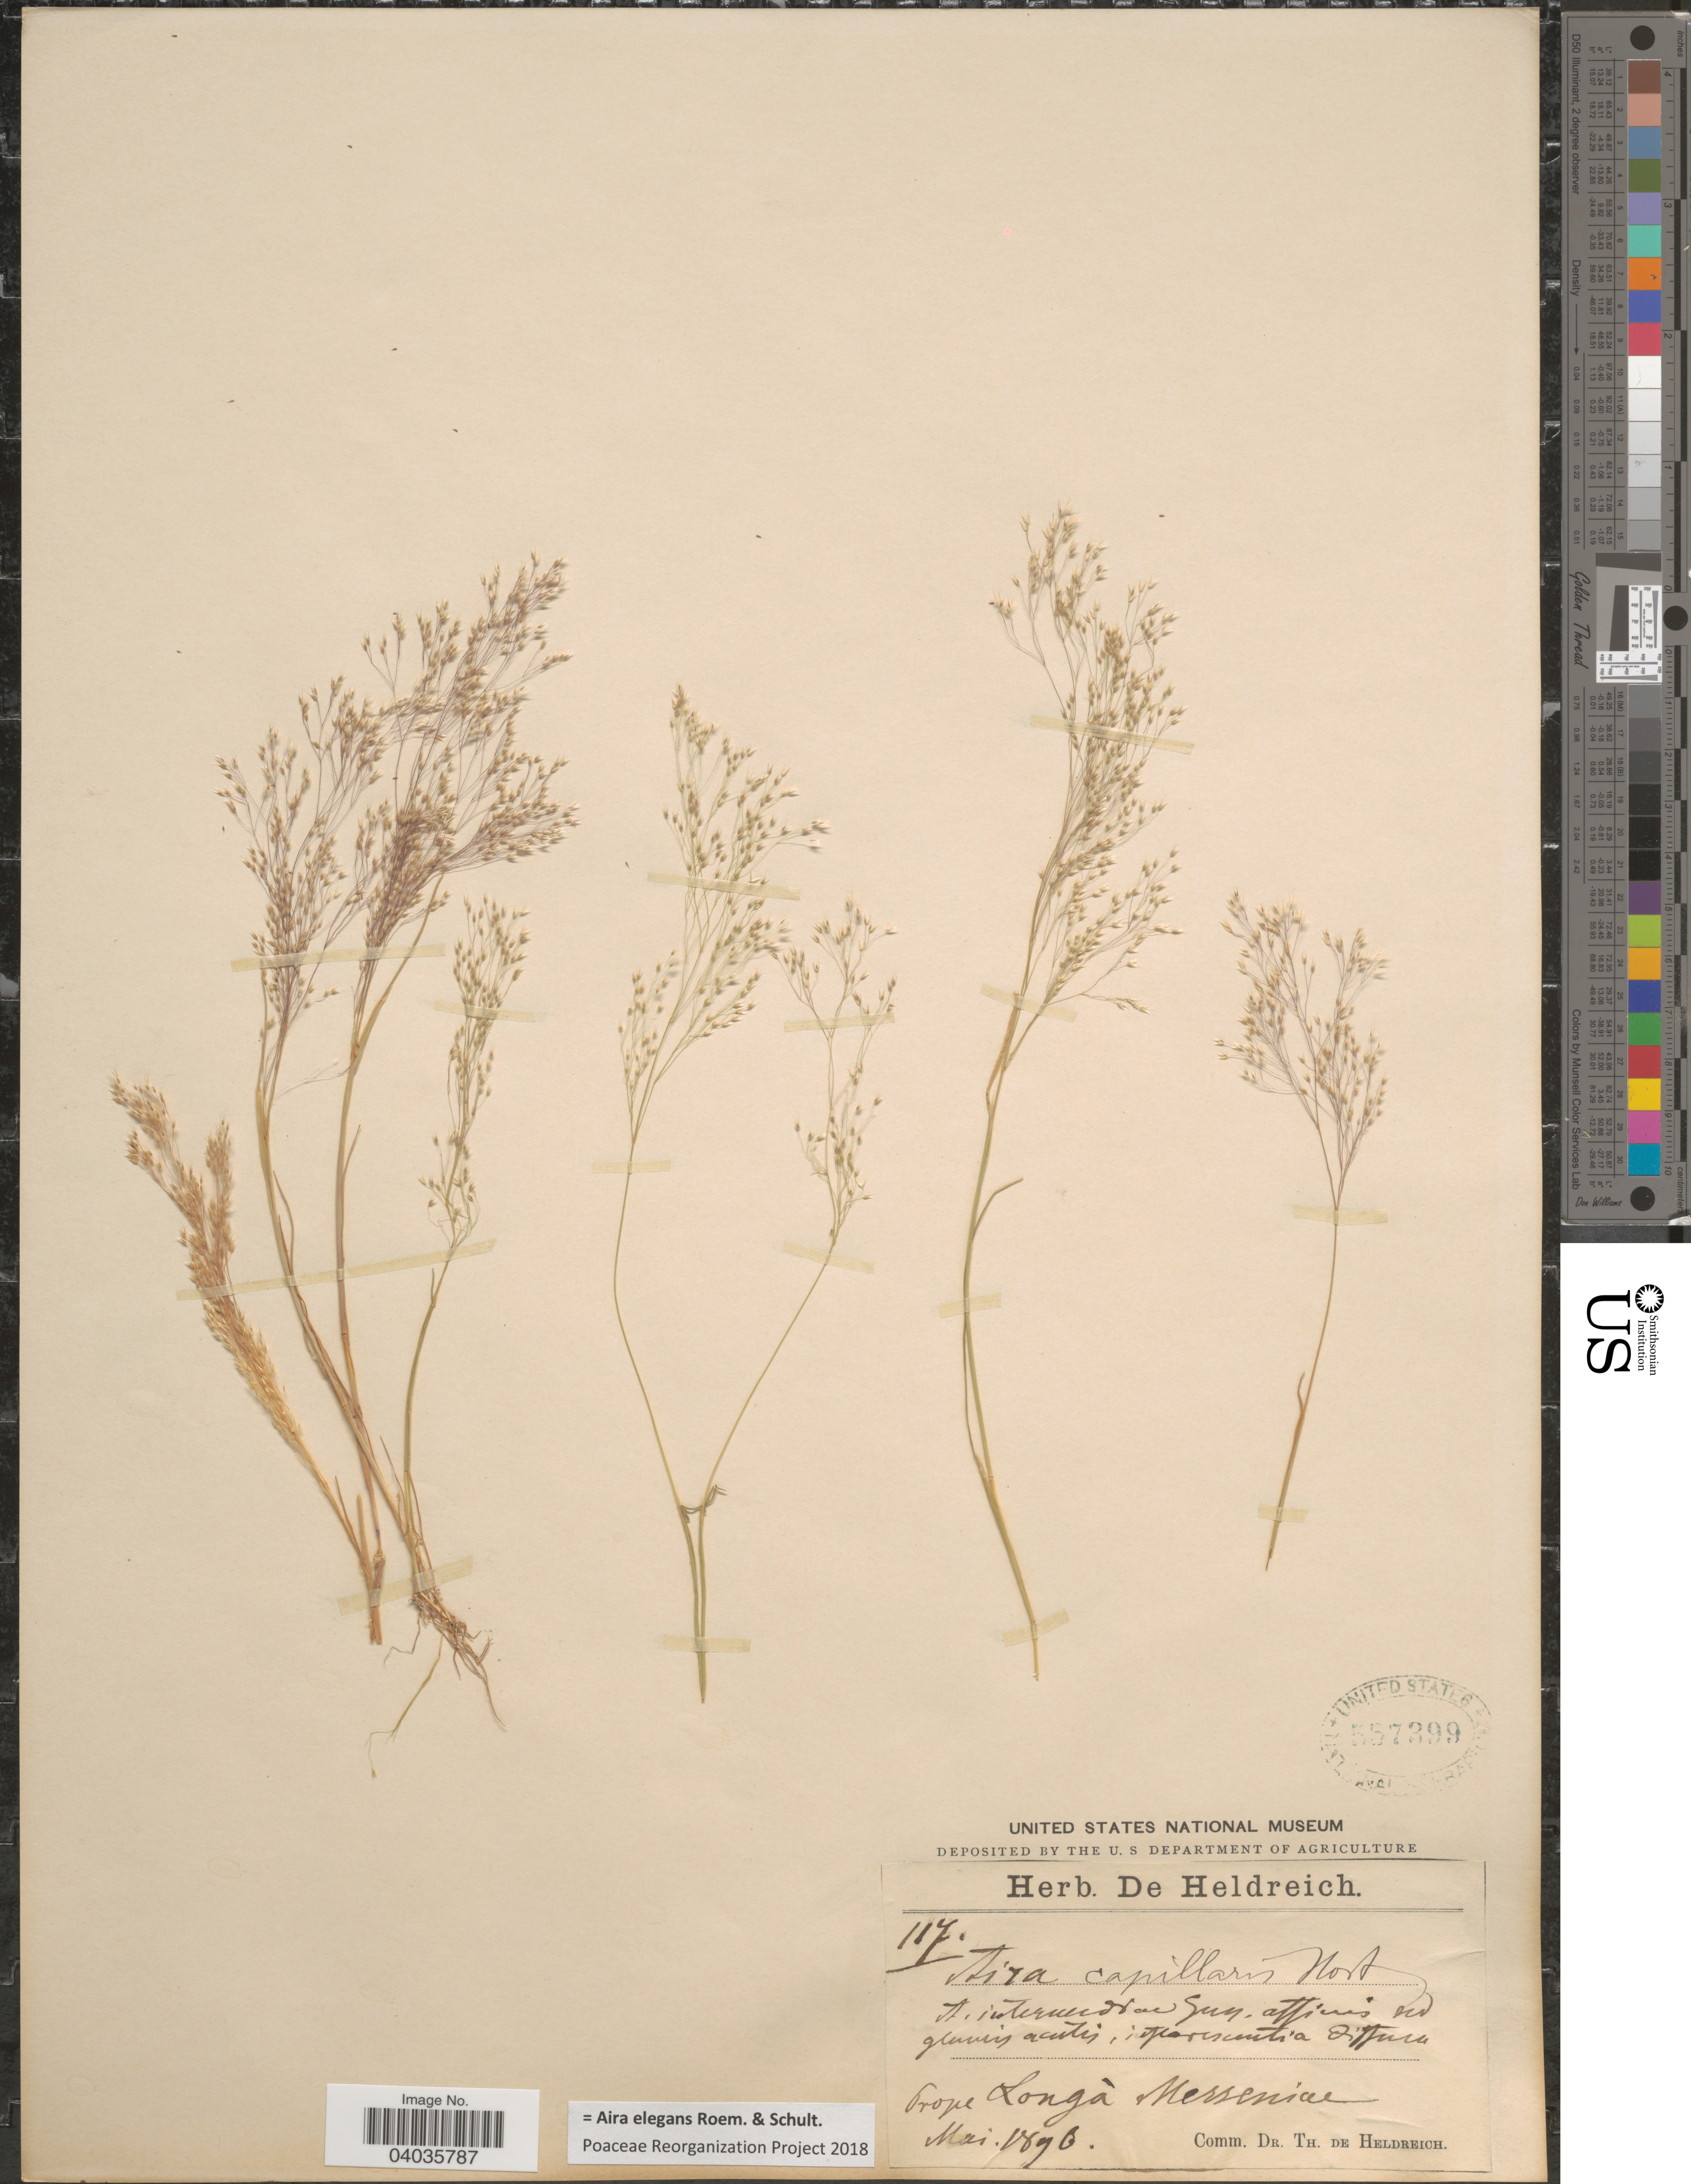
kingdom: Plantae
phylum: Tracheophyta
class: Liliopsida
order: Poales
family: Poaceae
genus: Aira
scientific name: Aira elegans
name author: L.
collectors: ex herb. De Heldreich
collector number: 117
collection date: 1896-05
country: Greece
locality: Prope Longà Messeniae.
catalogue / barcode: US 557399